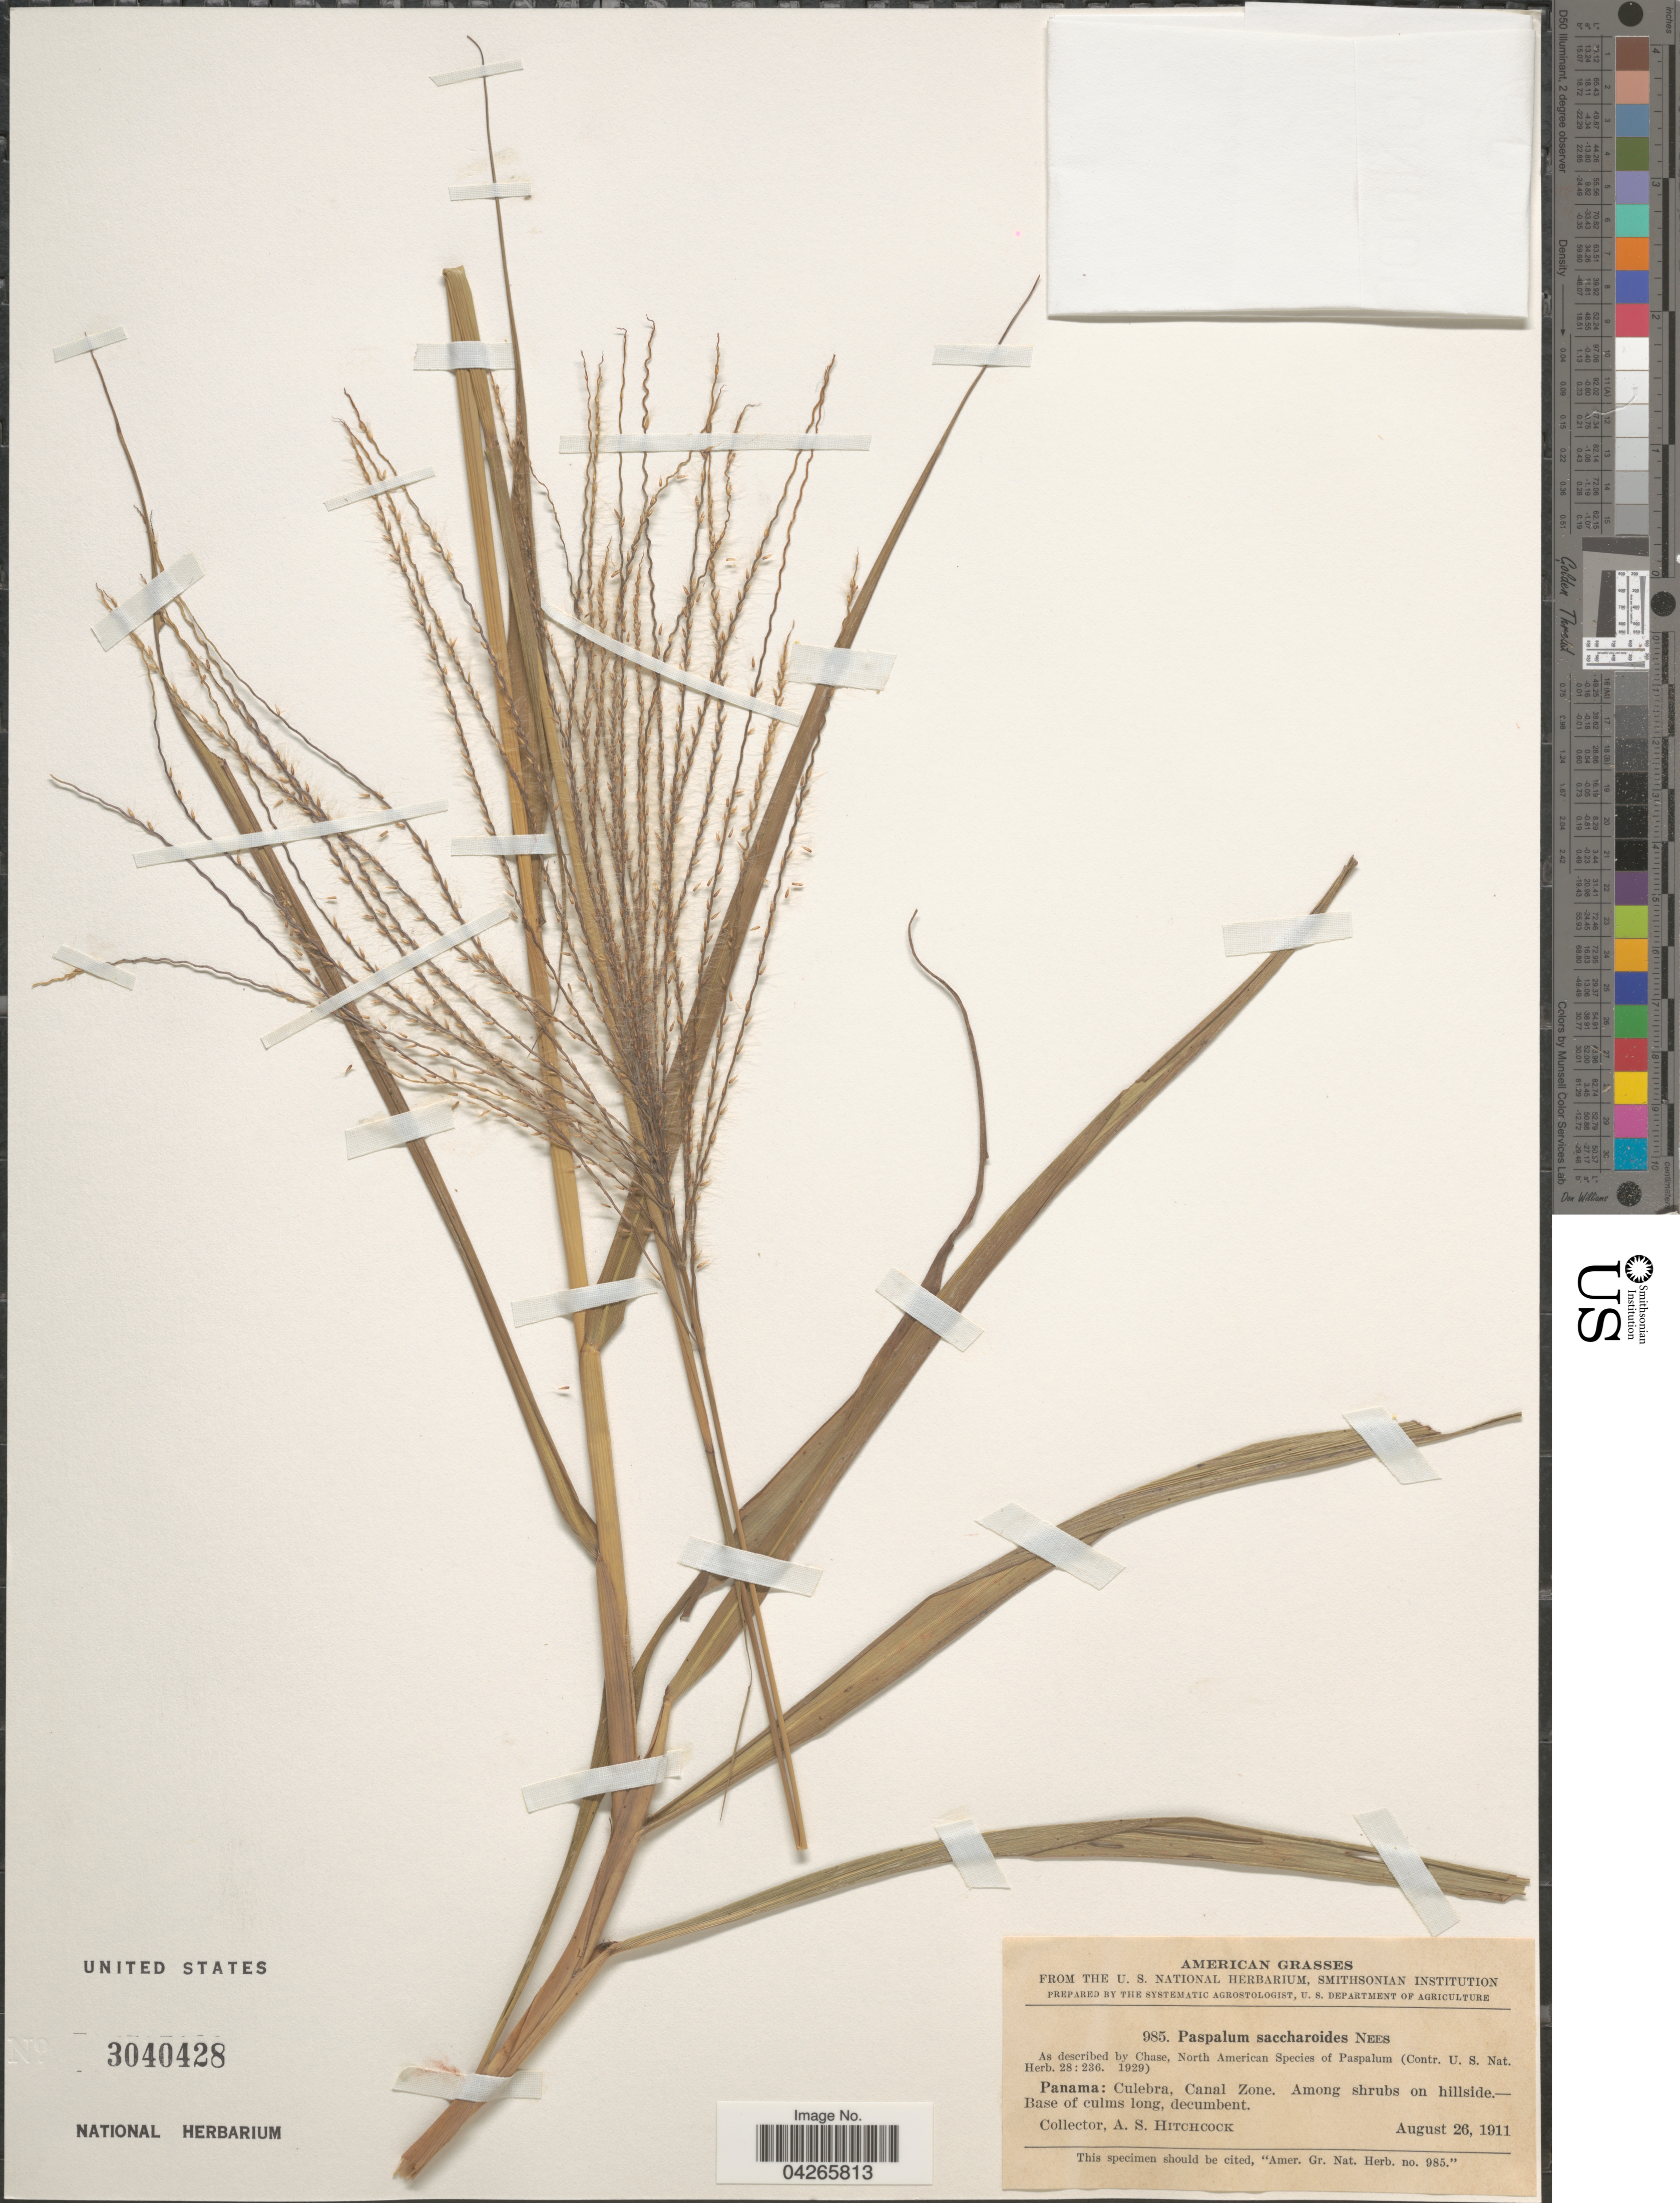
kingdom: Plantae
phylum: Tracheophyta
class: Liliopsida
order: Poales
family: Poaceae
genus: Paspalum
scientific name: Paspalum saccharoides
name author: Nees ex Trin.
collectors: A. S. Hitchcock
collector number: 985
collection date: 1911-08-26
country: Panama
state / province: Colón / Panamá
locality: Culebra, Canal Zone.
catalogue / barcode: US 3040428